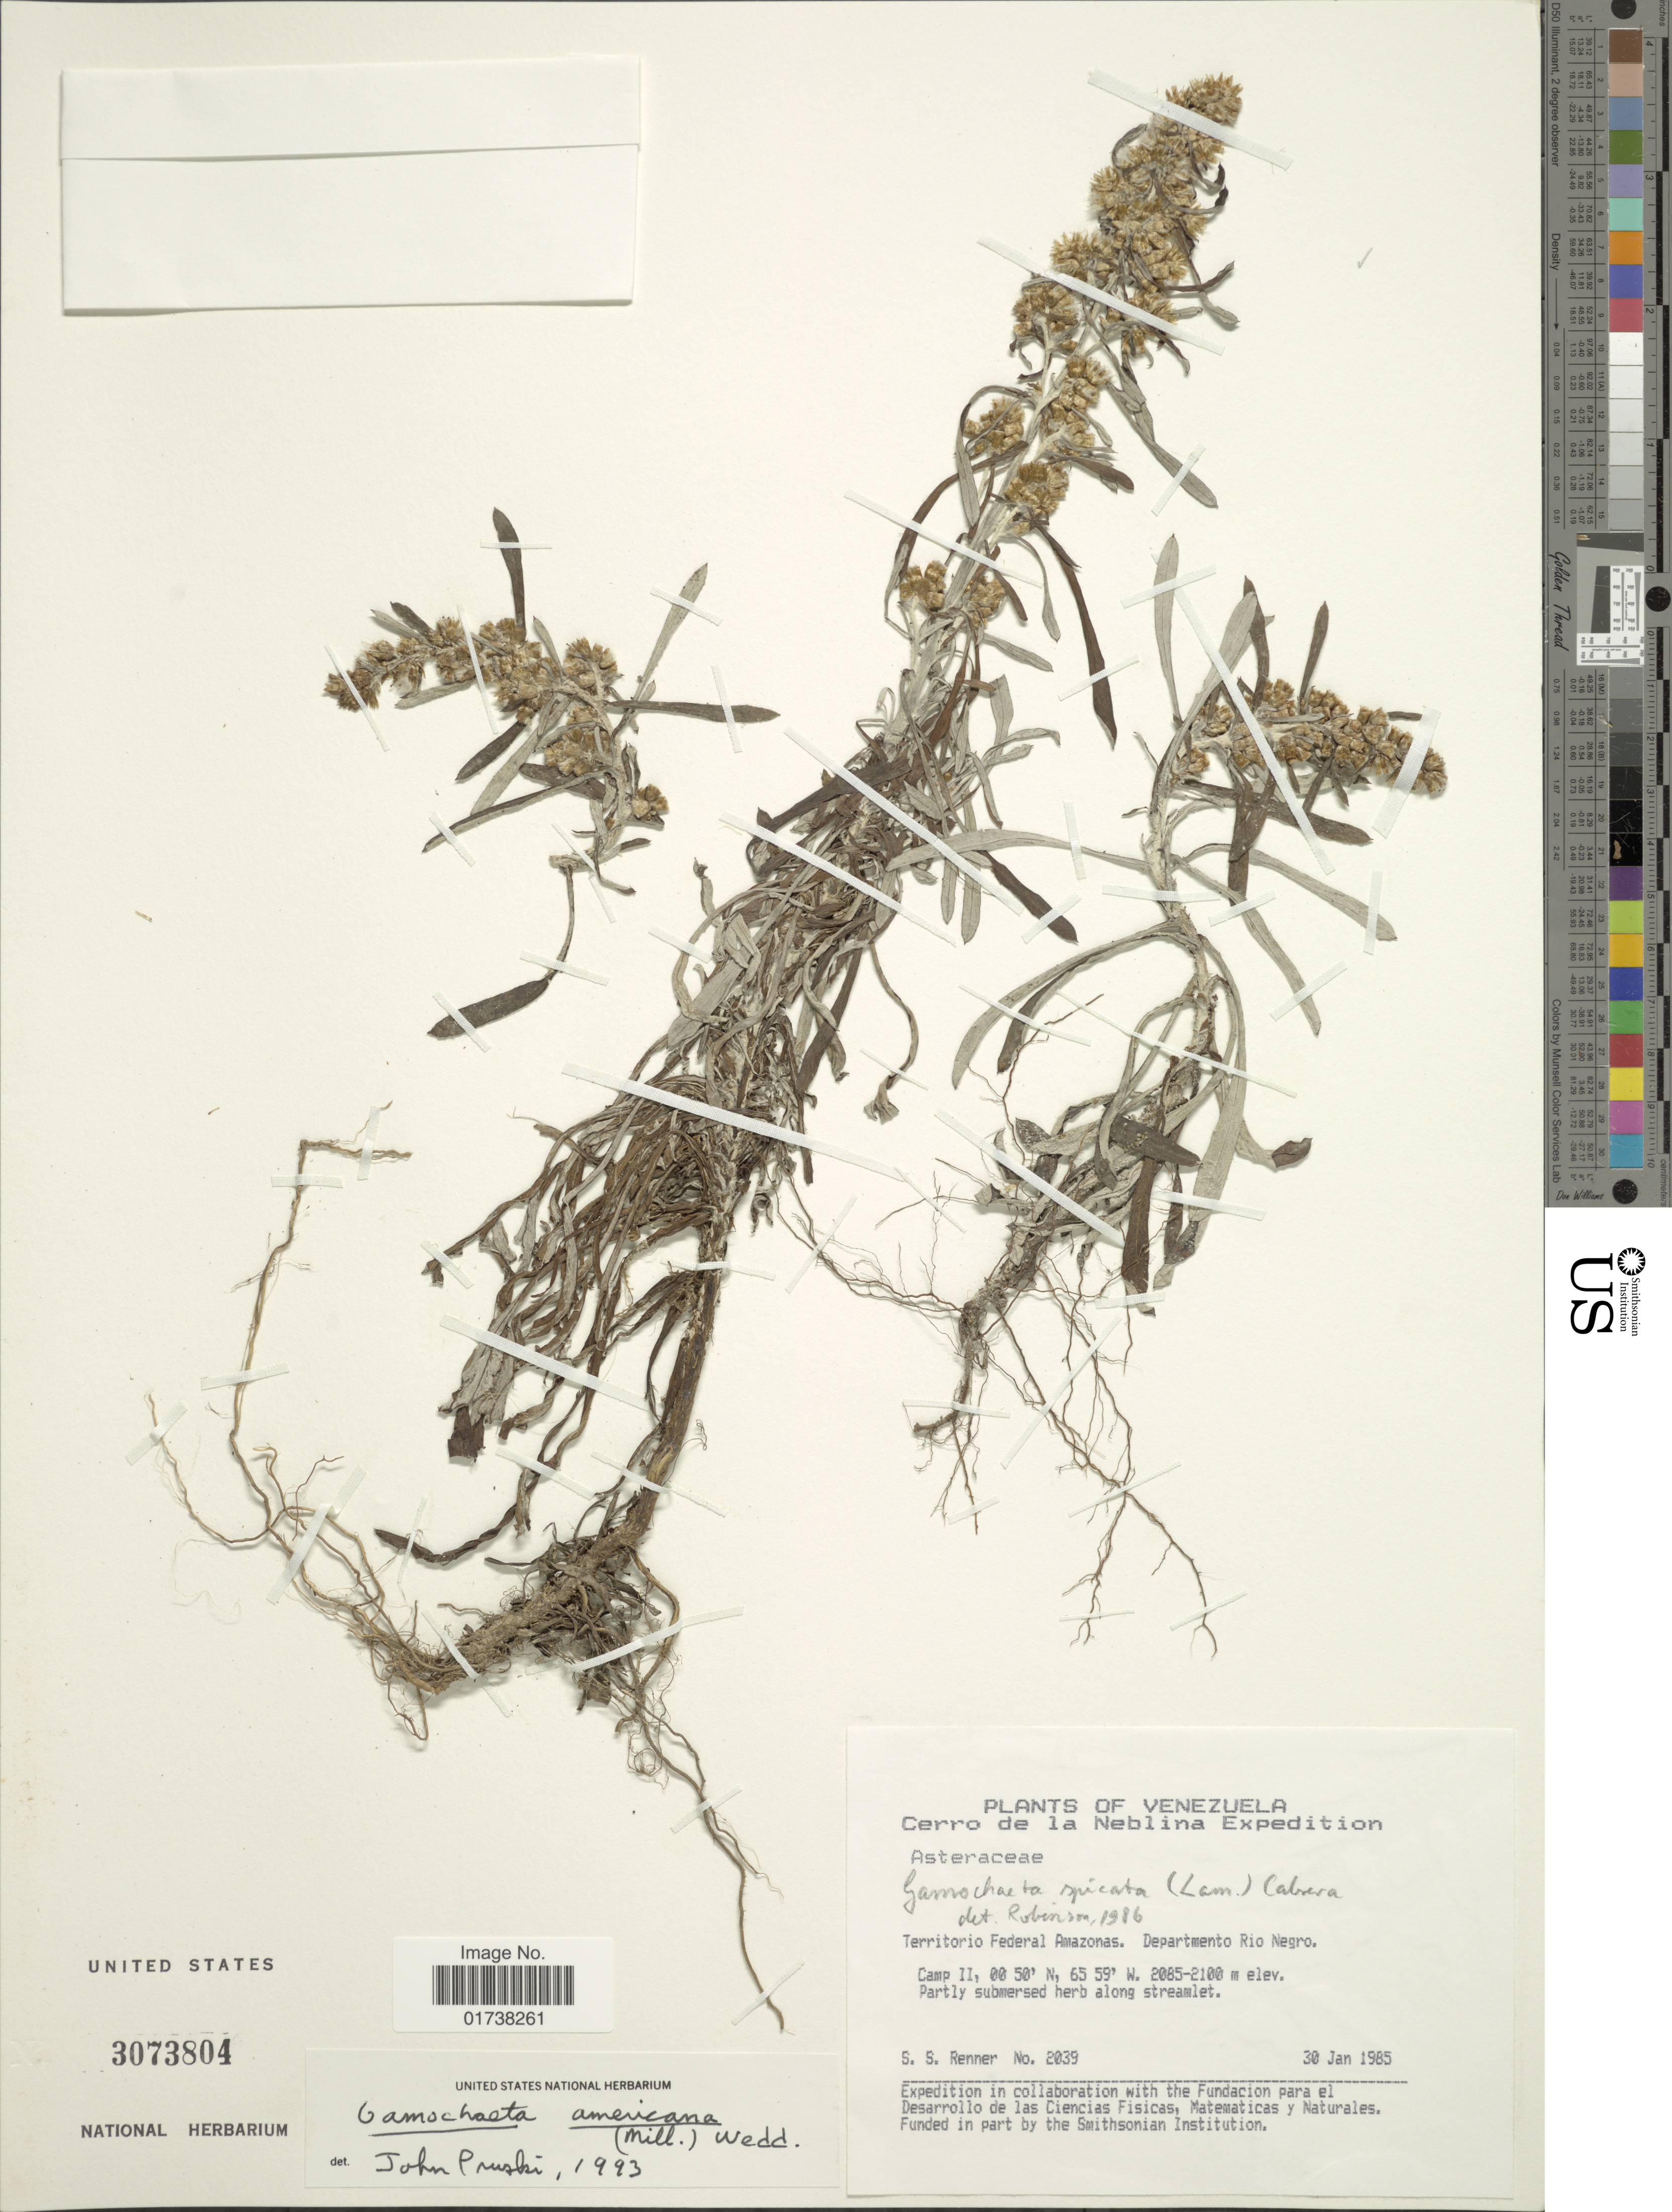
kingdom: Plantae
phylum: Tracheophyta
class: Magnoliopsida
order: Asterales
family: Asteraceae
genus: Gamochaeta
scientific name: Gamochaeta americana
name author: (Mill.) Wedd.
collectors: S. S. Renner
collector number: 2039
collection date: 1985-01-30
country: Venezuela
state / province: Amazonas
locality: Territorio Federal Amazonas, Departemento Rio Negros, Cerro de la Neblina, Camp 11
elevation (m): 2085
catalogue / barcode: US 3073804